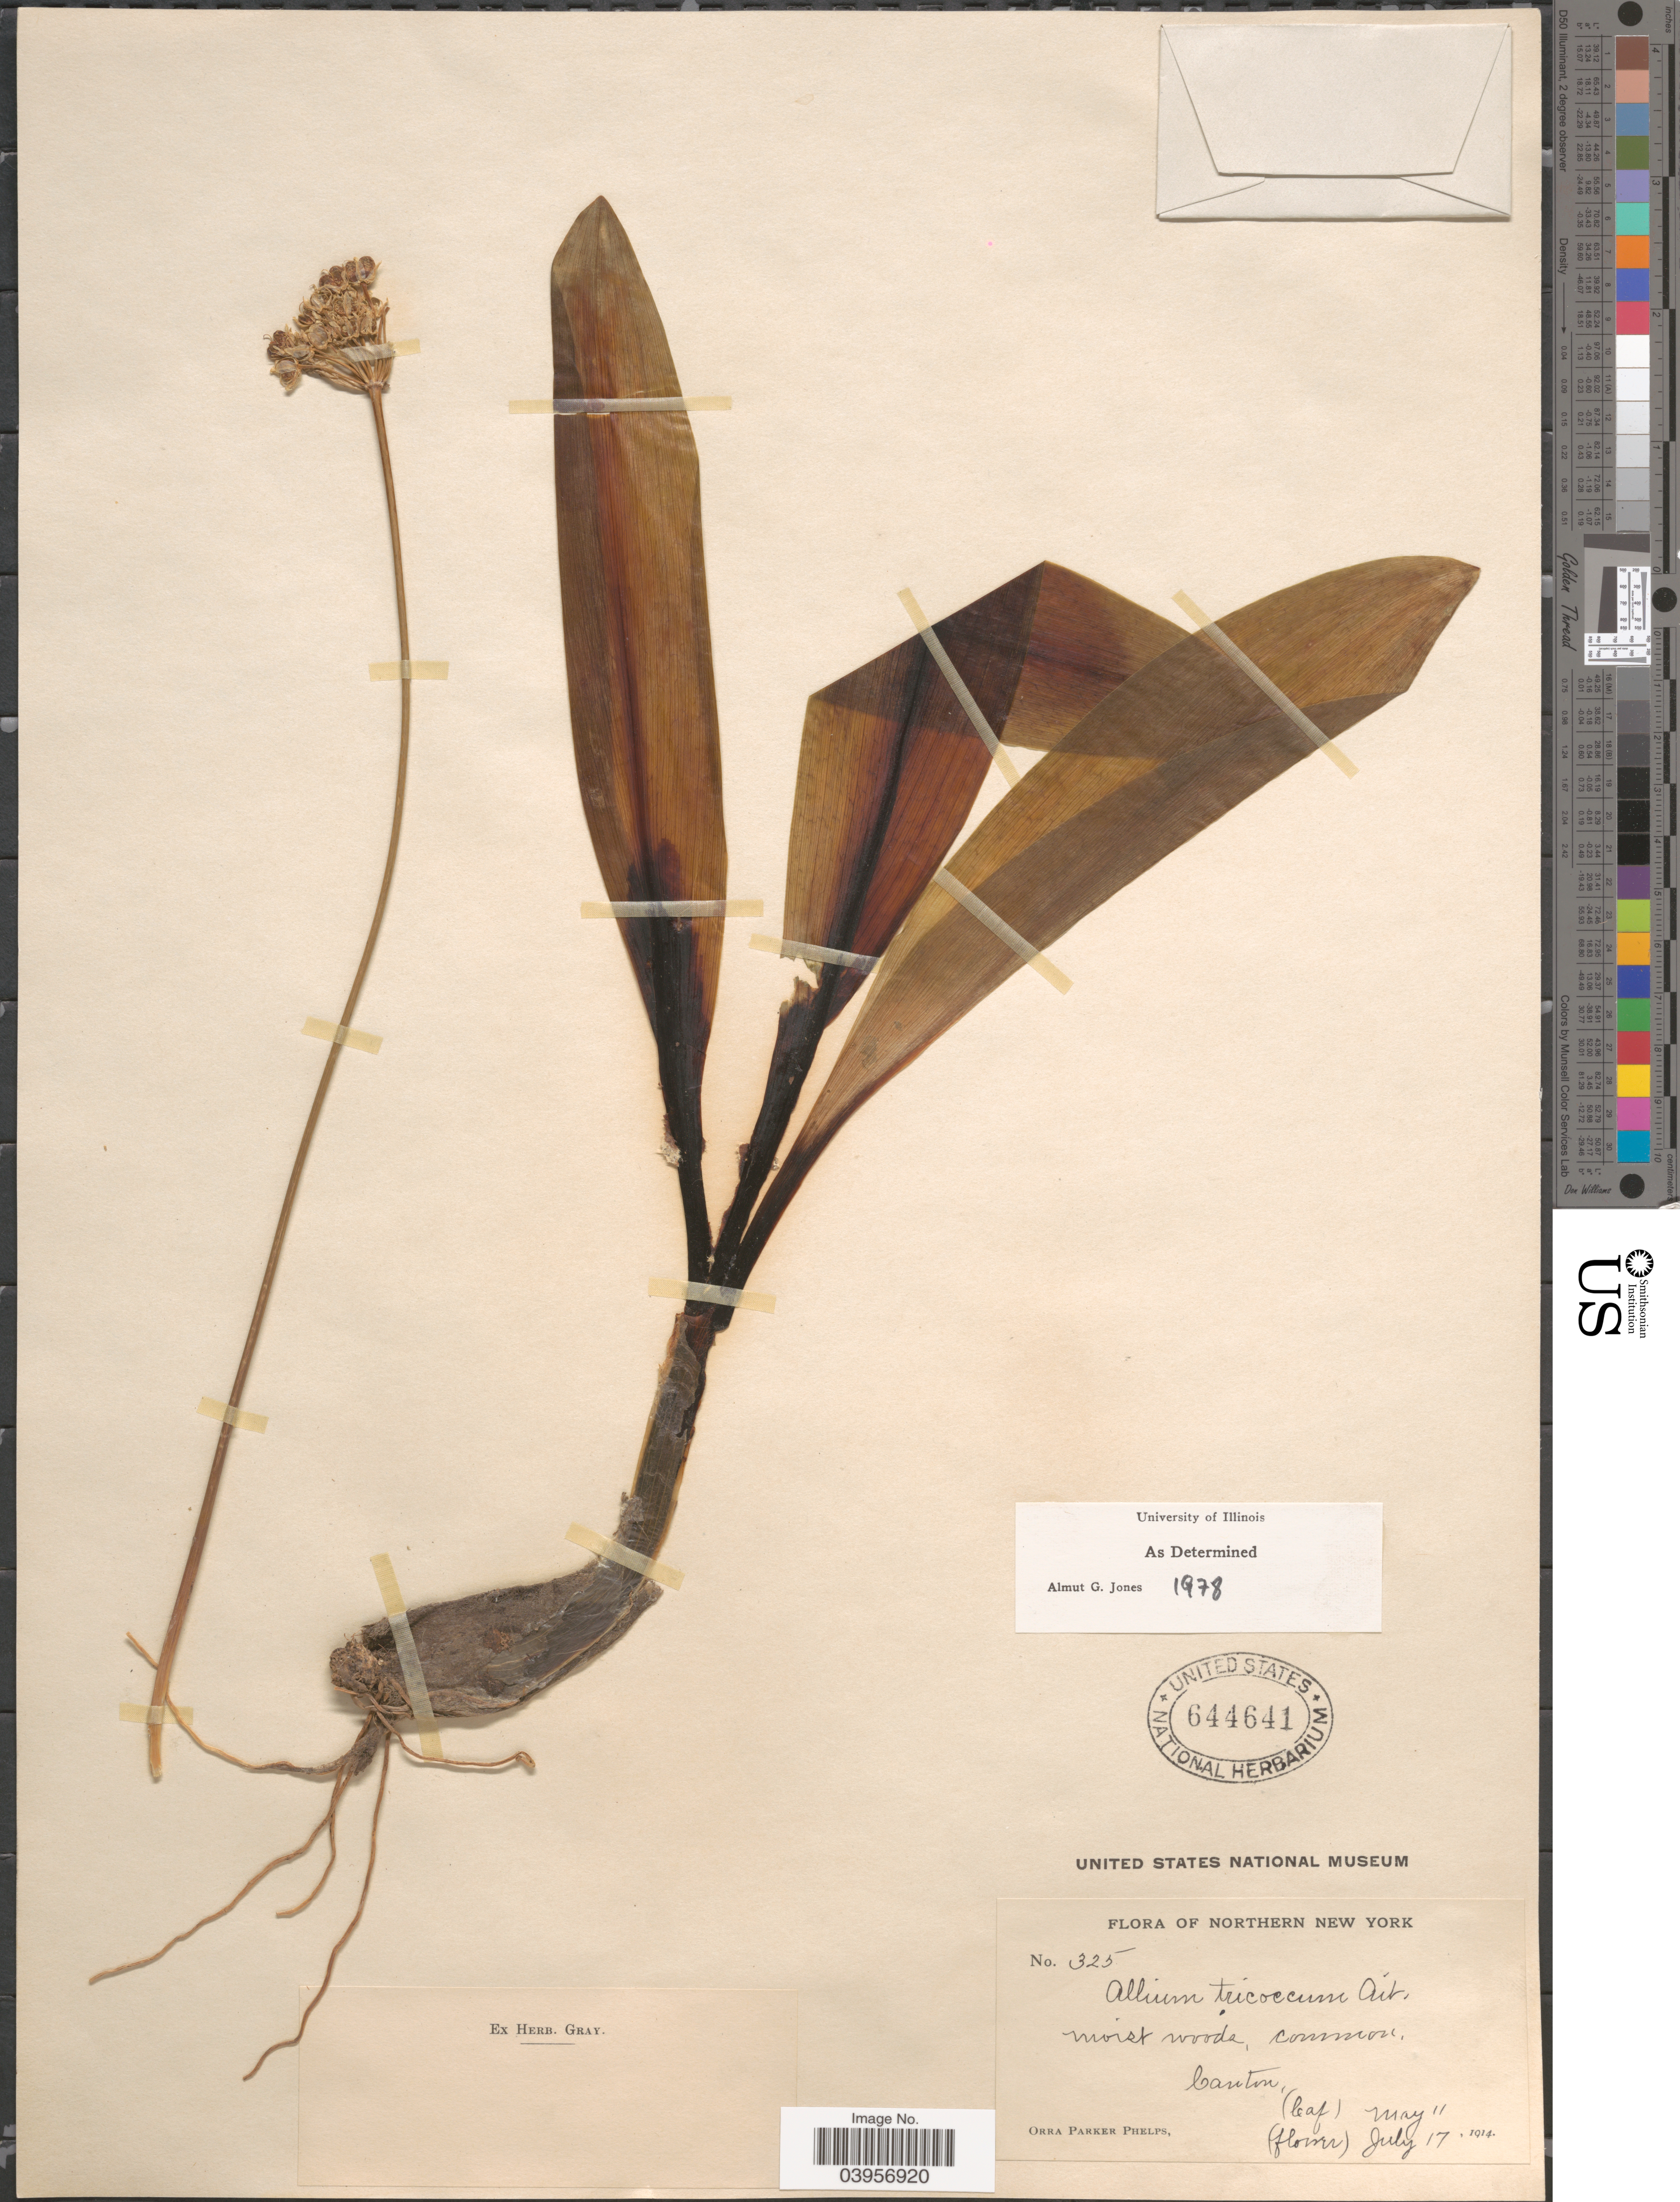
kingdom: Plantae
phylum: Tracheophyta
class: Liliopsida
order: Asparagales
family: Amaryllidaceae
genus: Allium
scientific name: Allium tricoccum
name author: Aiton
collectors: O. P. Phelps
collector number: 325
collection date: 1914-05-11/1914-07-17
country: United States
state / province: New York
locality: Northern New York. Canton.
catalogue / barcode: US 644641